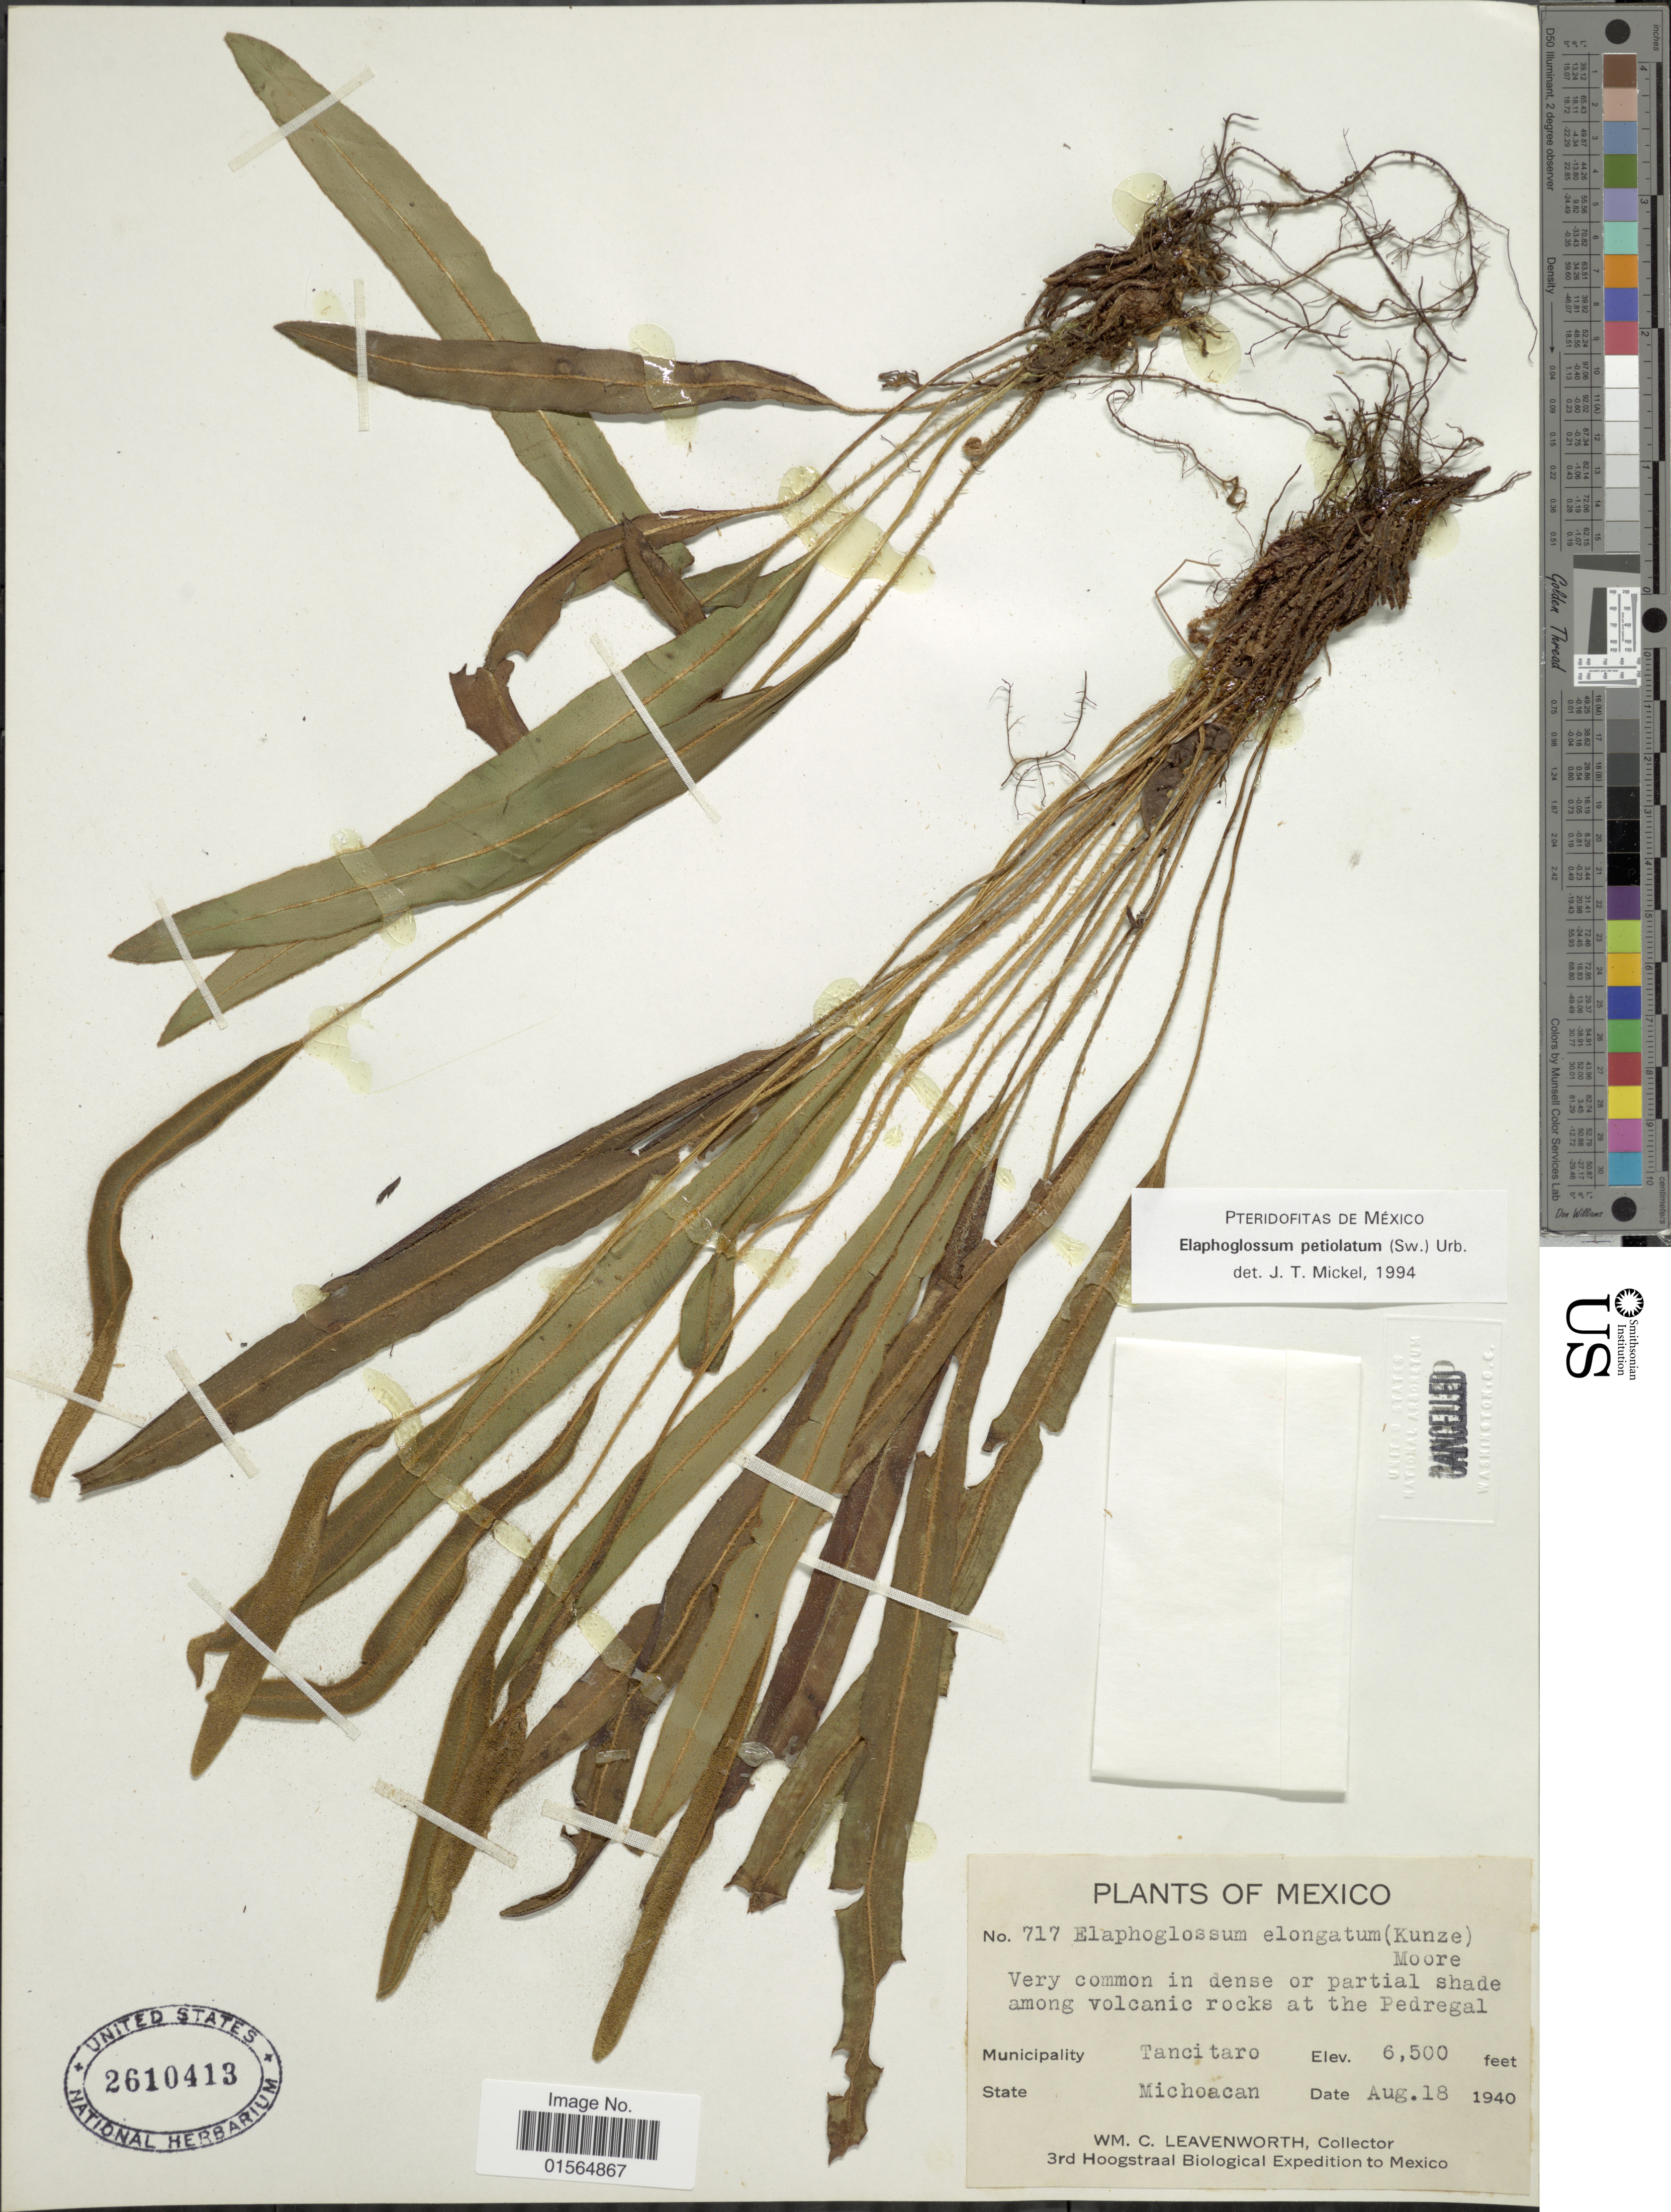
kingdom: Plantae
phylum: Tracheophyta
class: Polypodiopsida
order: Polypodiales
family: Dryopteridaceae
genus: Elaphoglossum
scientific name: Elaphoglossum petiolatum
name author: (Sw.) Urb.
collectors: W. C. Leavenworth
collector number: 717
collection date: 1940-08-18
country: Mexico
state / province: Michoacán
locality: Very common in dense or partial shade among volcanic rocks at the Pedregal,Tancitaro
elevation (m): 1981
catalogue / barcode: US 2610413